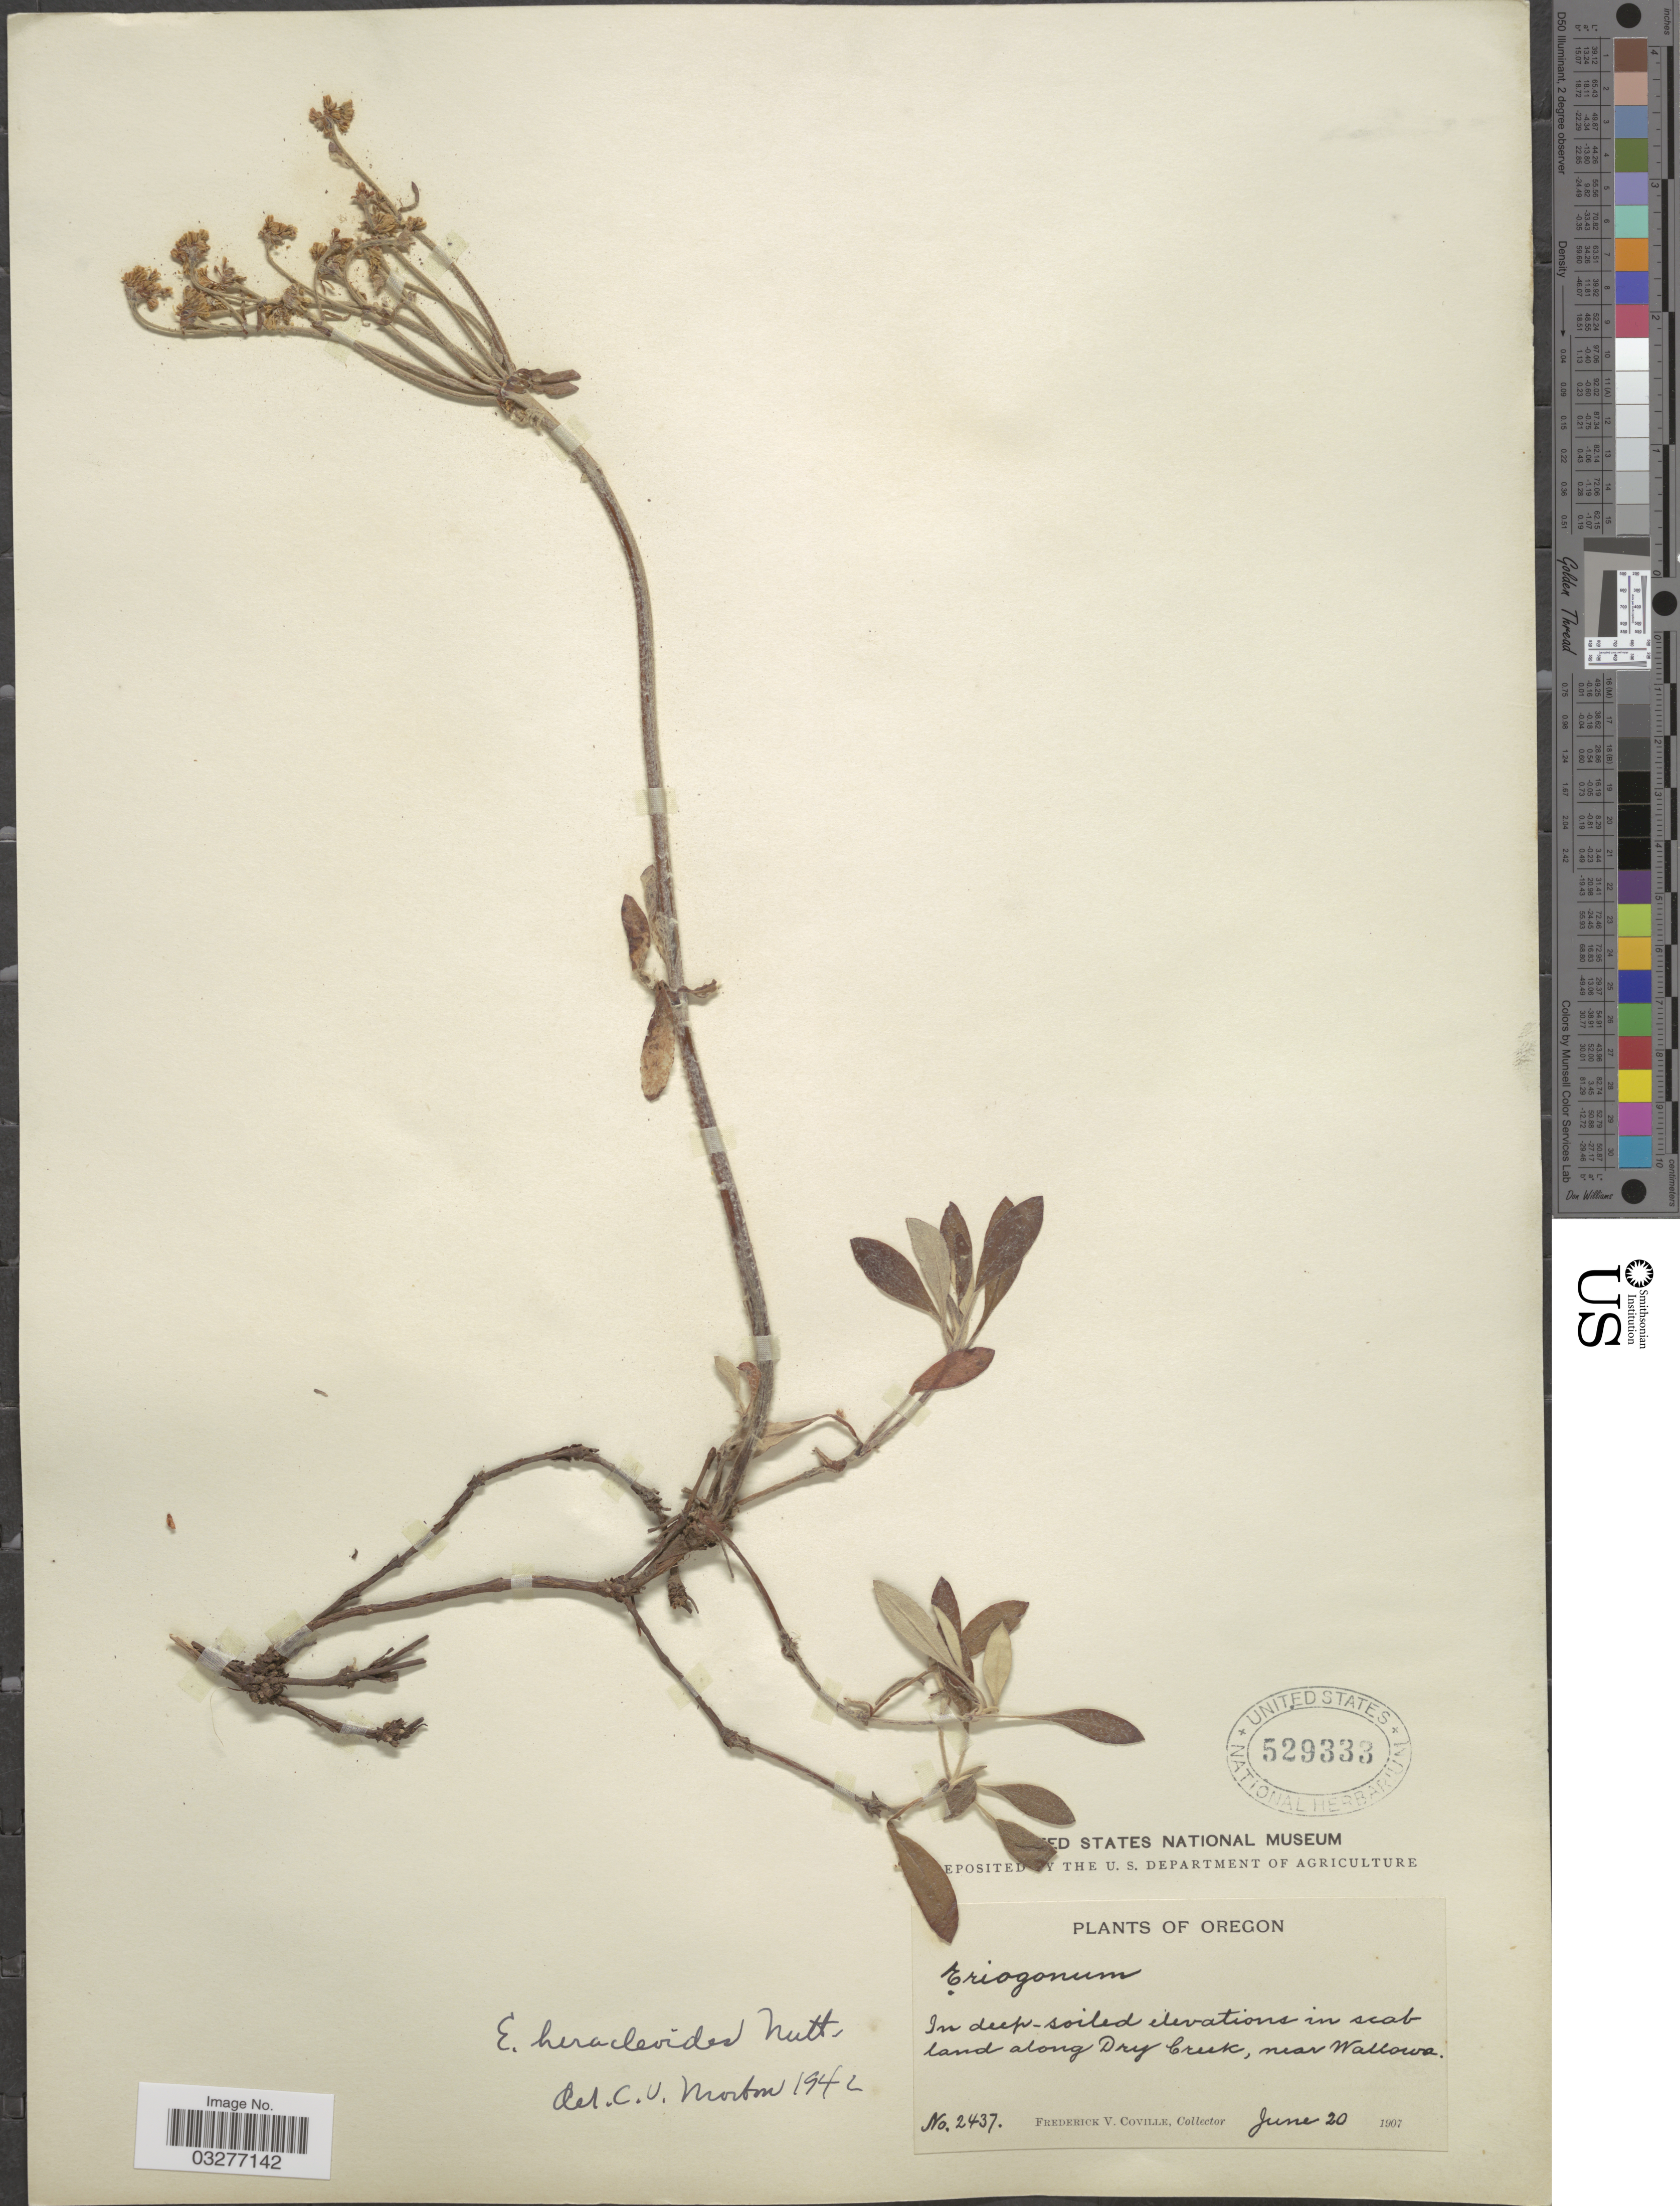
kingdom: Plantae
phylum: Tracheophyta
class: Magnoliopsida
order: Caryophyllales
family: Polygonaceae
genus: Eriogonum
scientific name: Eriogonum heracleoides var. heracleoides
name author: Nutt.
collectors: F. V. Coville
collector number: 2437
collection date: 1907-06-20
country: United States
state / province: Oregon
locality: Scab land along Dry Creek, near Wallowa.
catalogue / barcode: US 529333